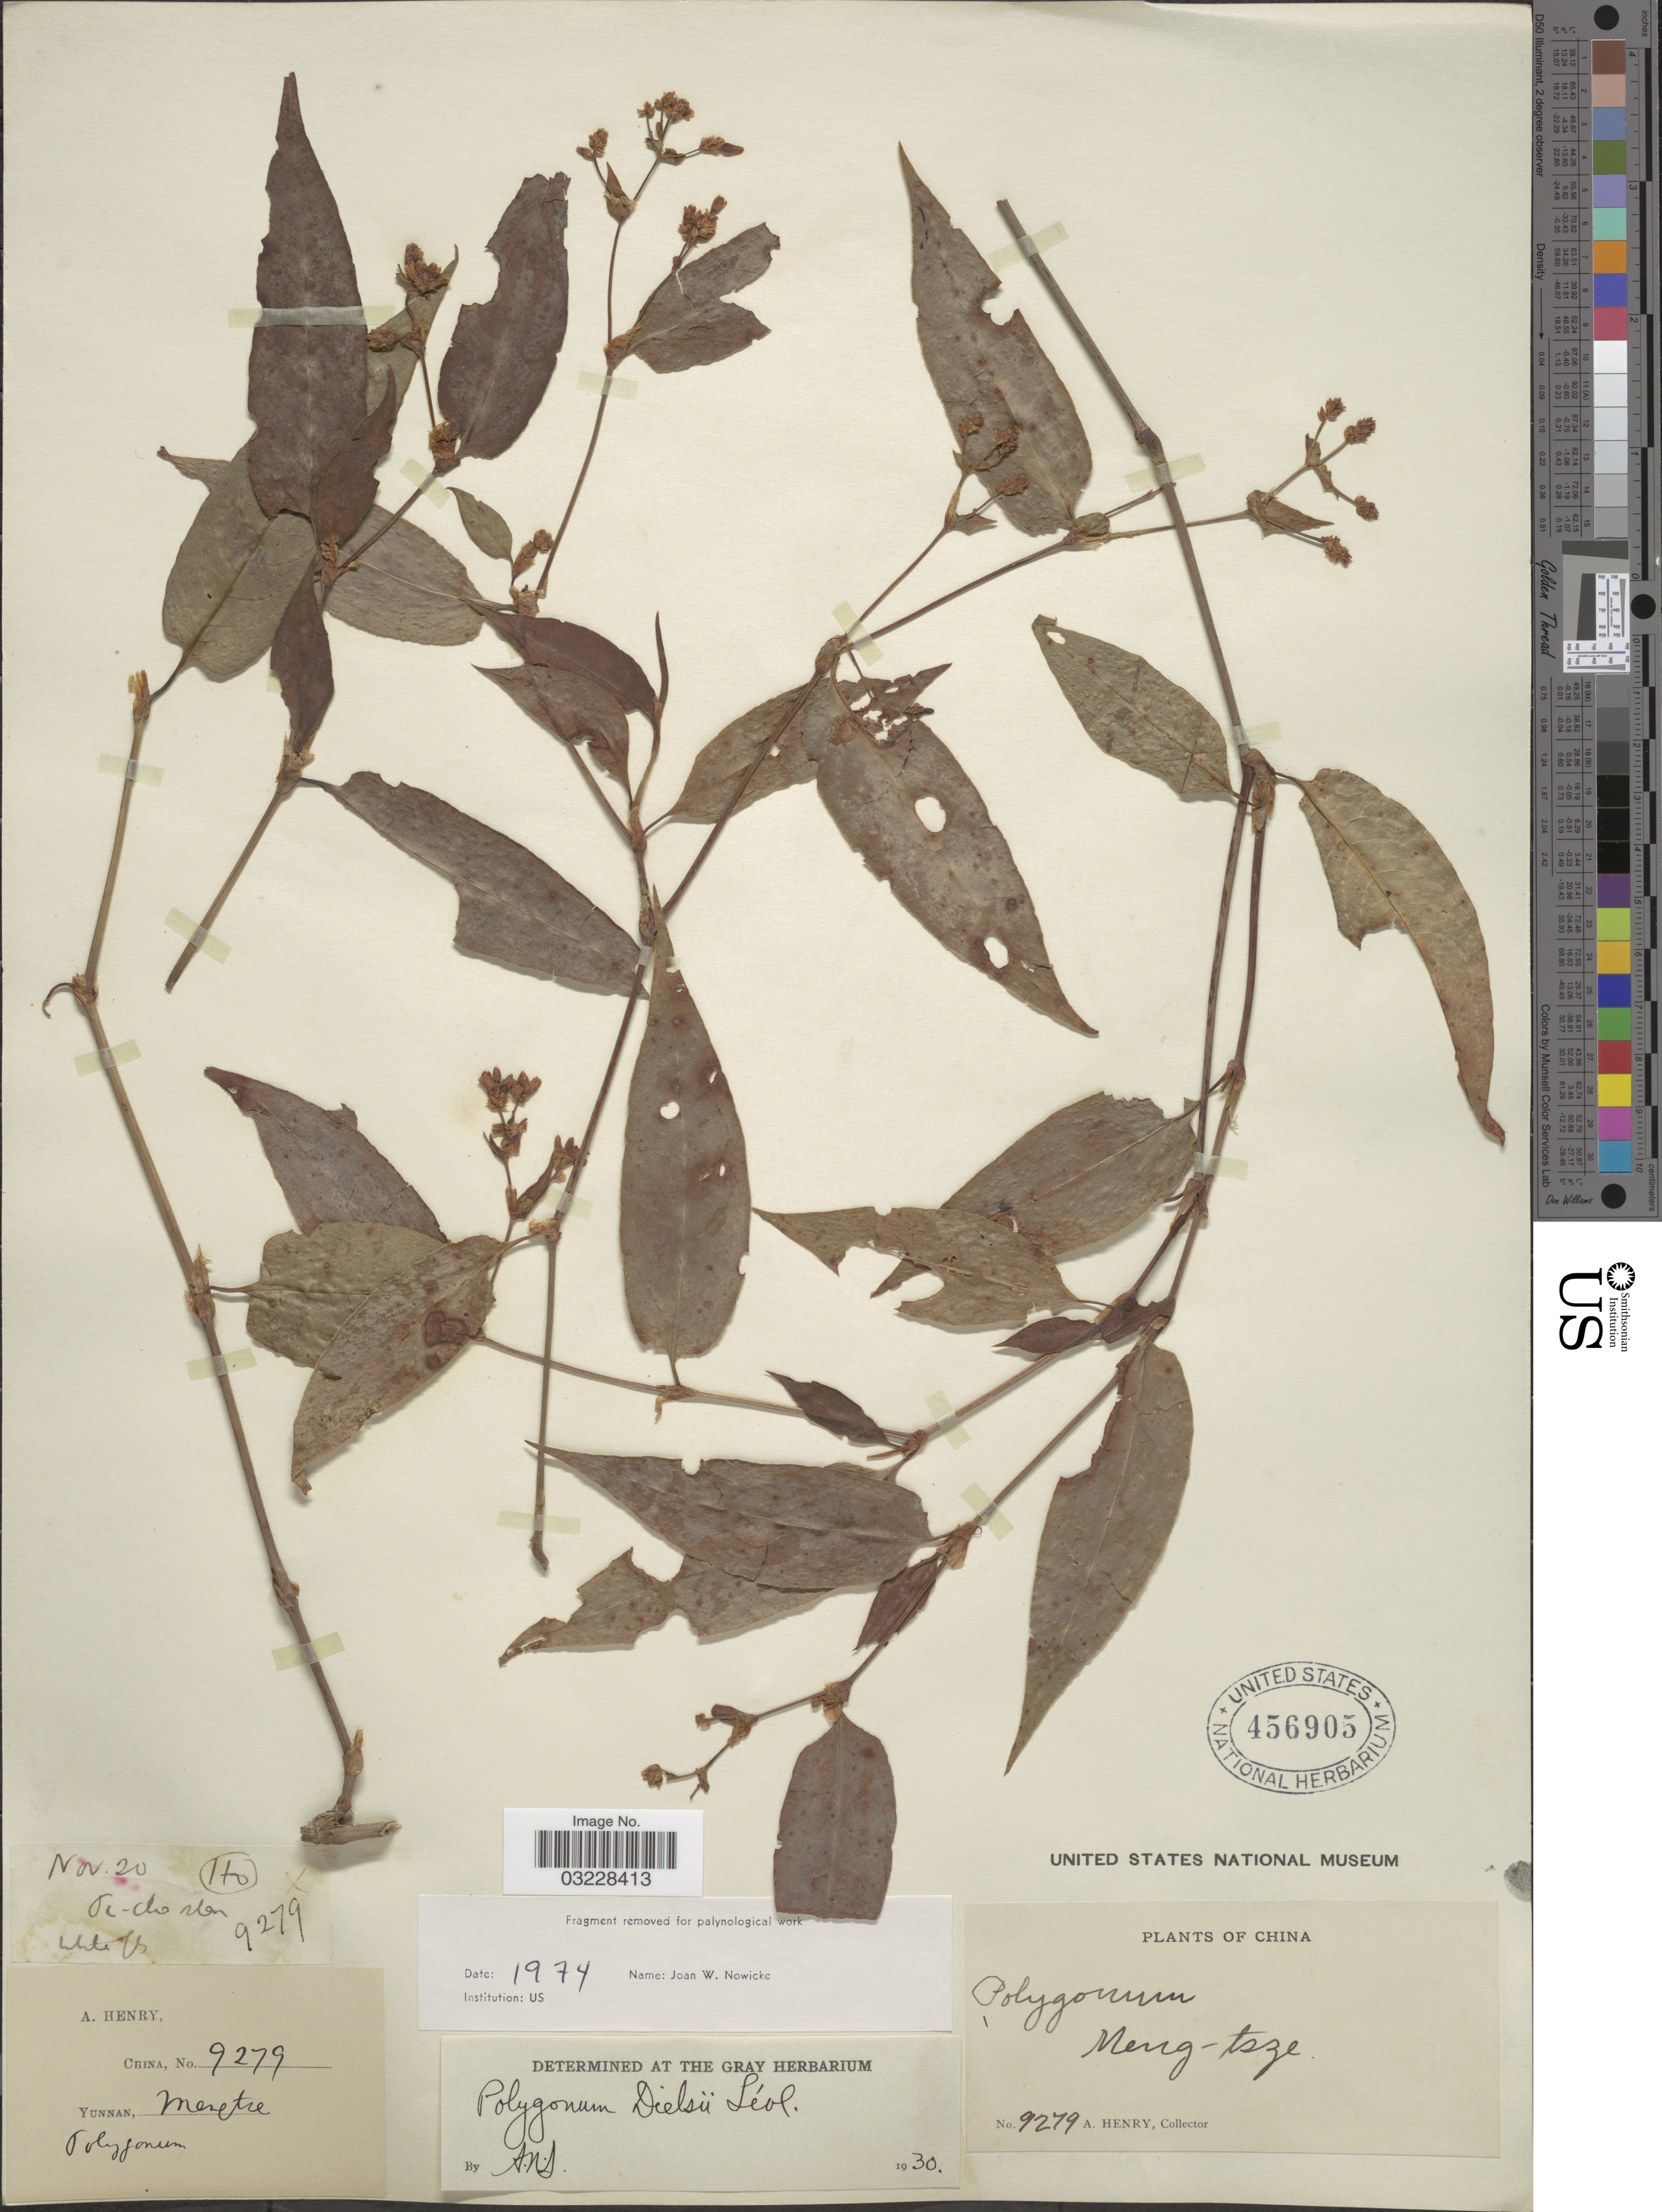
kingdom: Plantae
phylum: Tracheophyta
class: Magnoliopsida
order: Caryophyllales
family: Polygonaceae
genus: Polygonum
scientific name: Polygonum dielsii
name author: H. Lév.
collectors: A. Henry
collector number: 9279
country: China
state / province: Yunnan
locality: Meng-tsze.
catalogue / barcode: US 456905